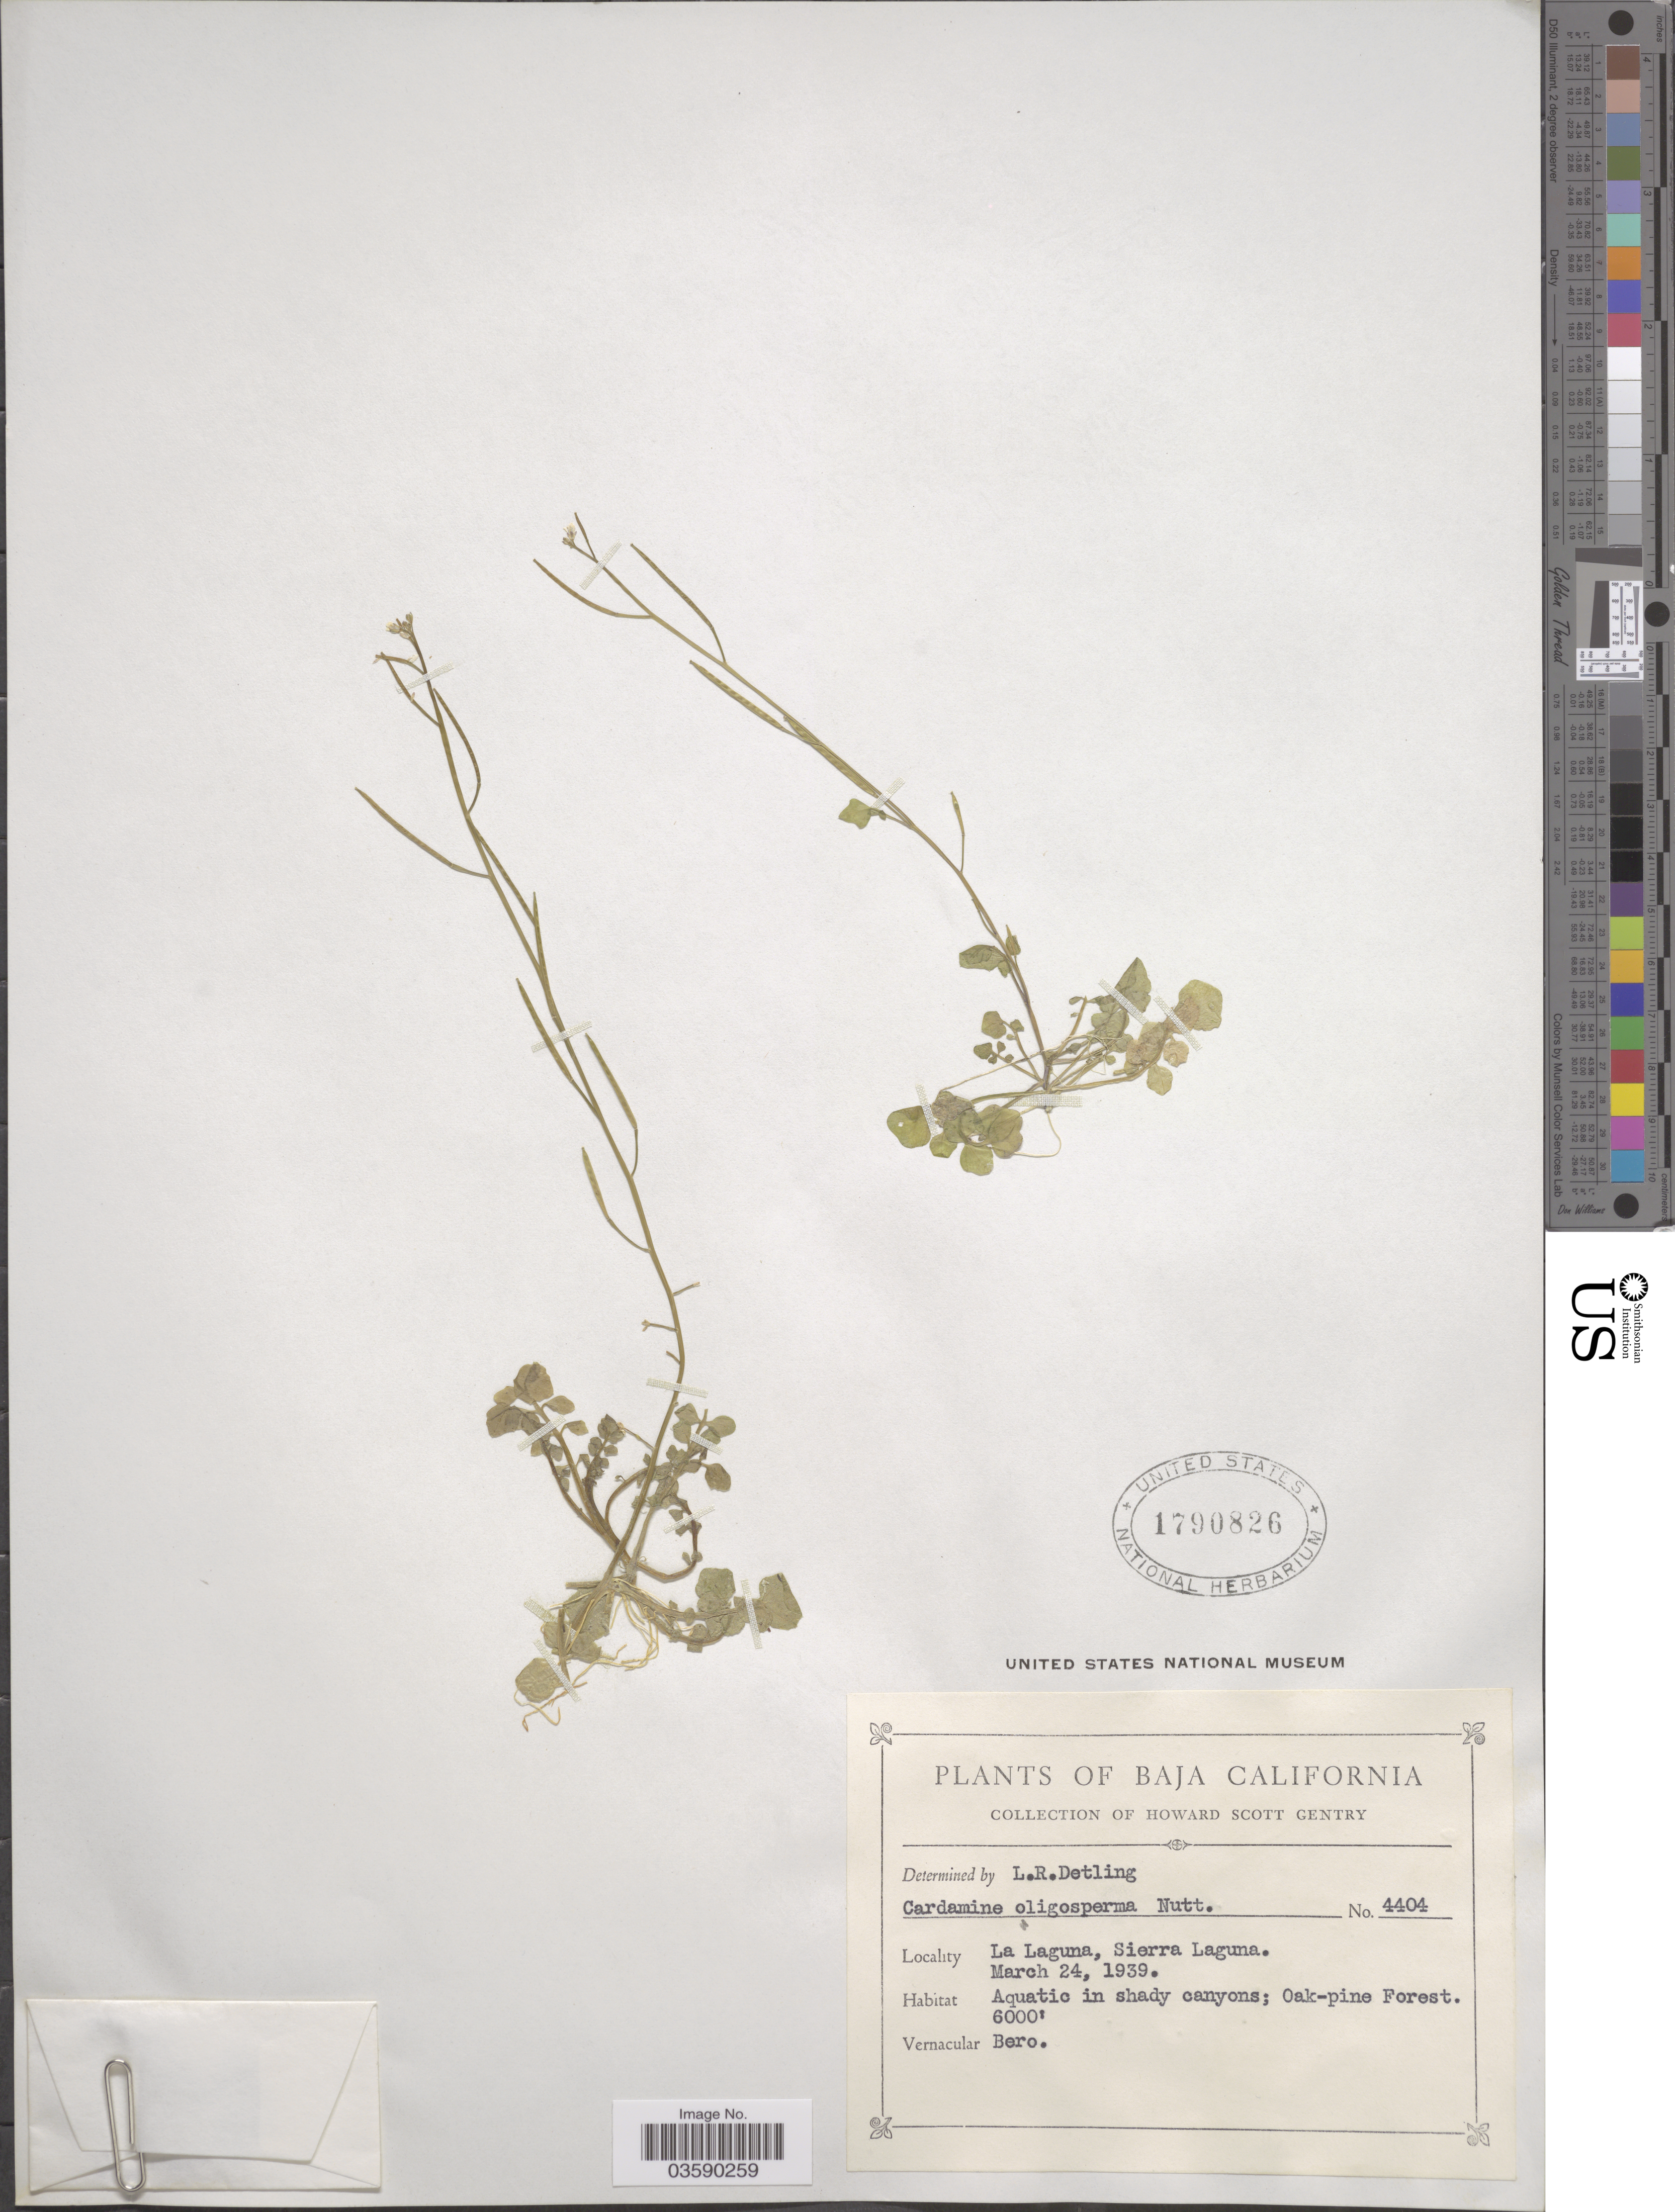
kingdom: Plantae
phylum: Tracheophyta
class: Magnoliopsida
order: Brassicales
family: Brassicaceae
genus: Cardamine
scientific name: Cardamine oligosperma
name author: Nutt.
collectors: H. S. Gentry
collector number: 4404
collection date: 1939-03-24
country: Mexico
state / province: Baja California Sur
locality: La Laguna, Sierra Laguna.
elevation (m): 1829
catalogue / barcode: US 1790826